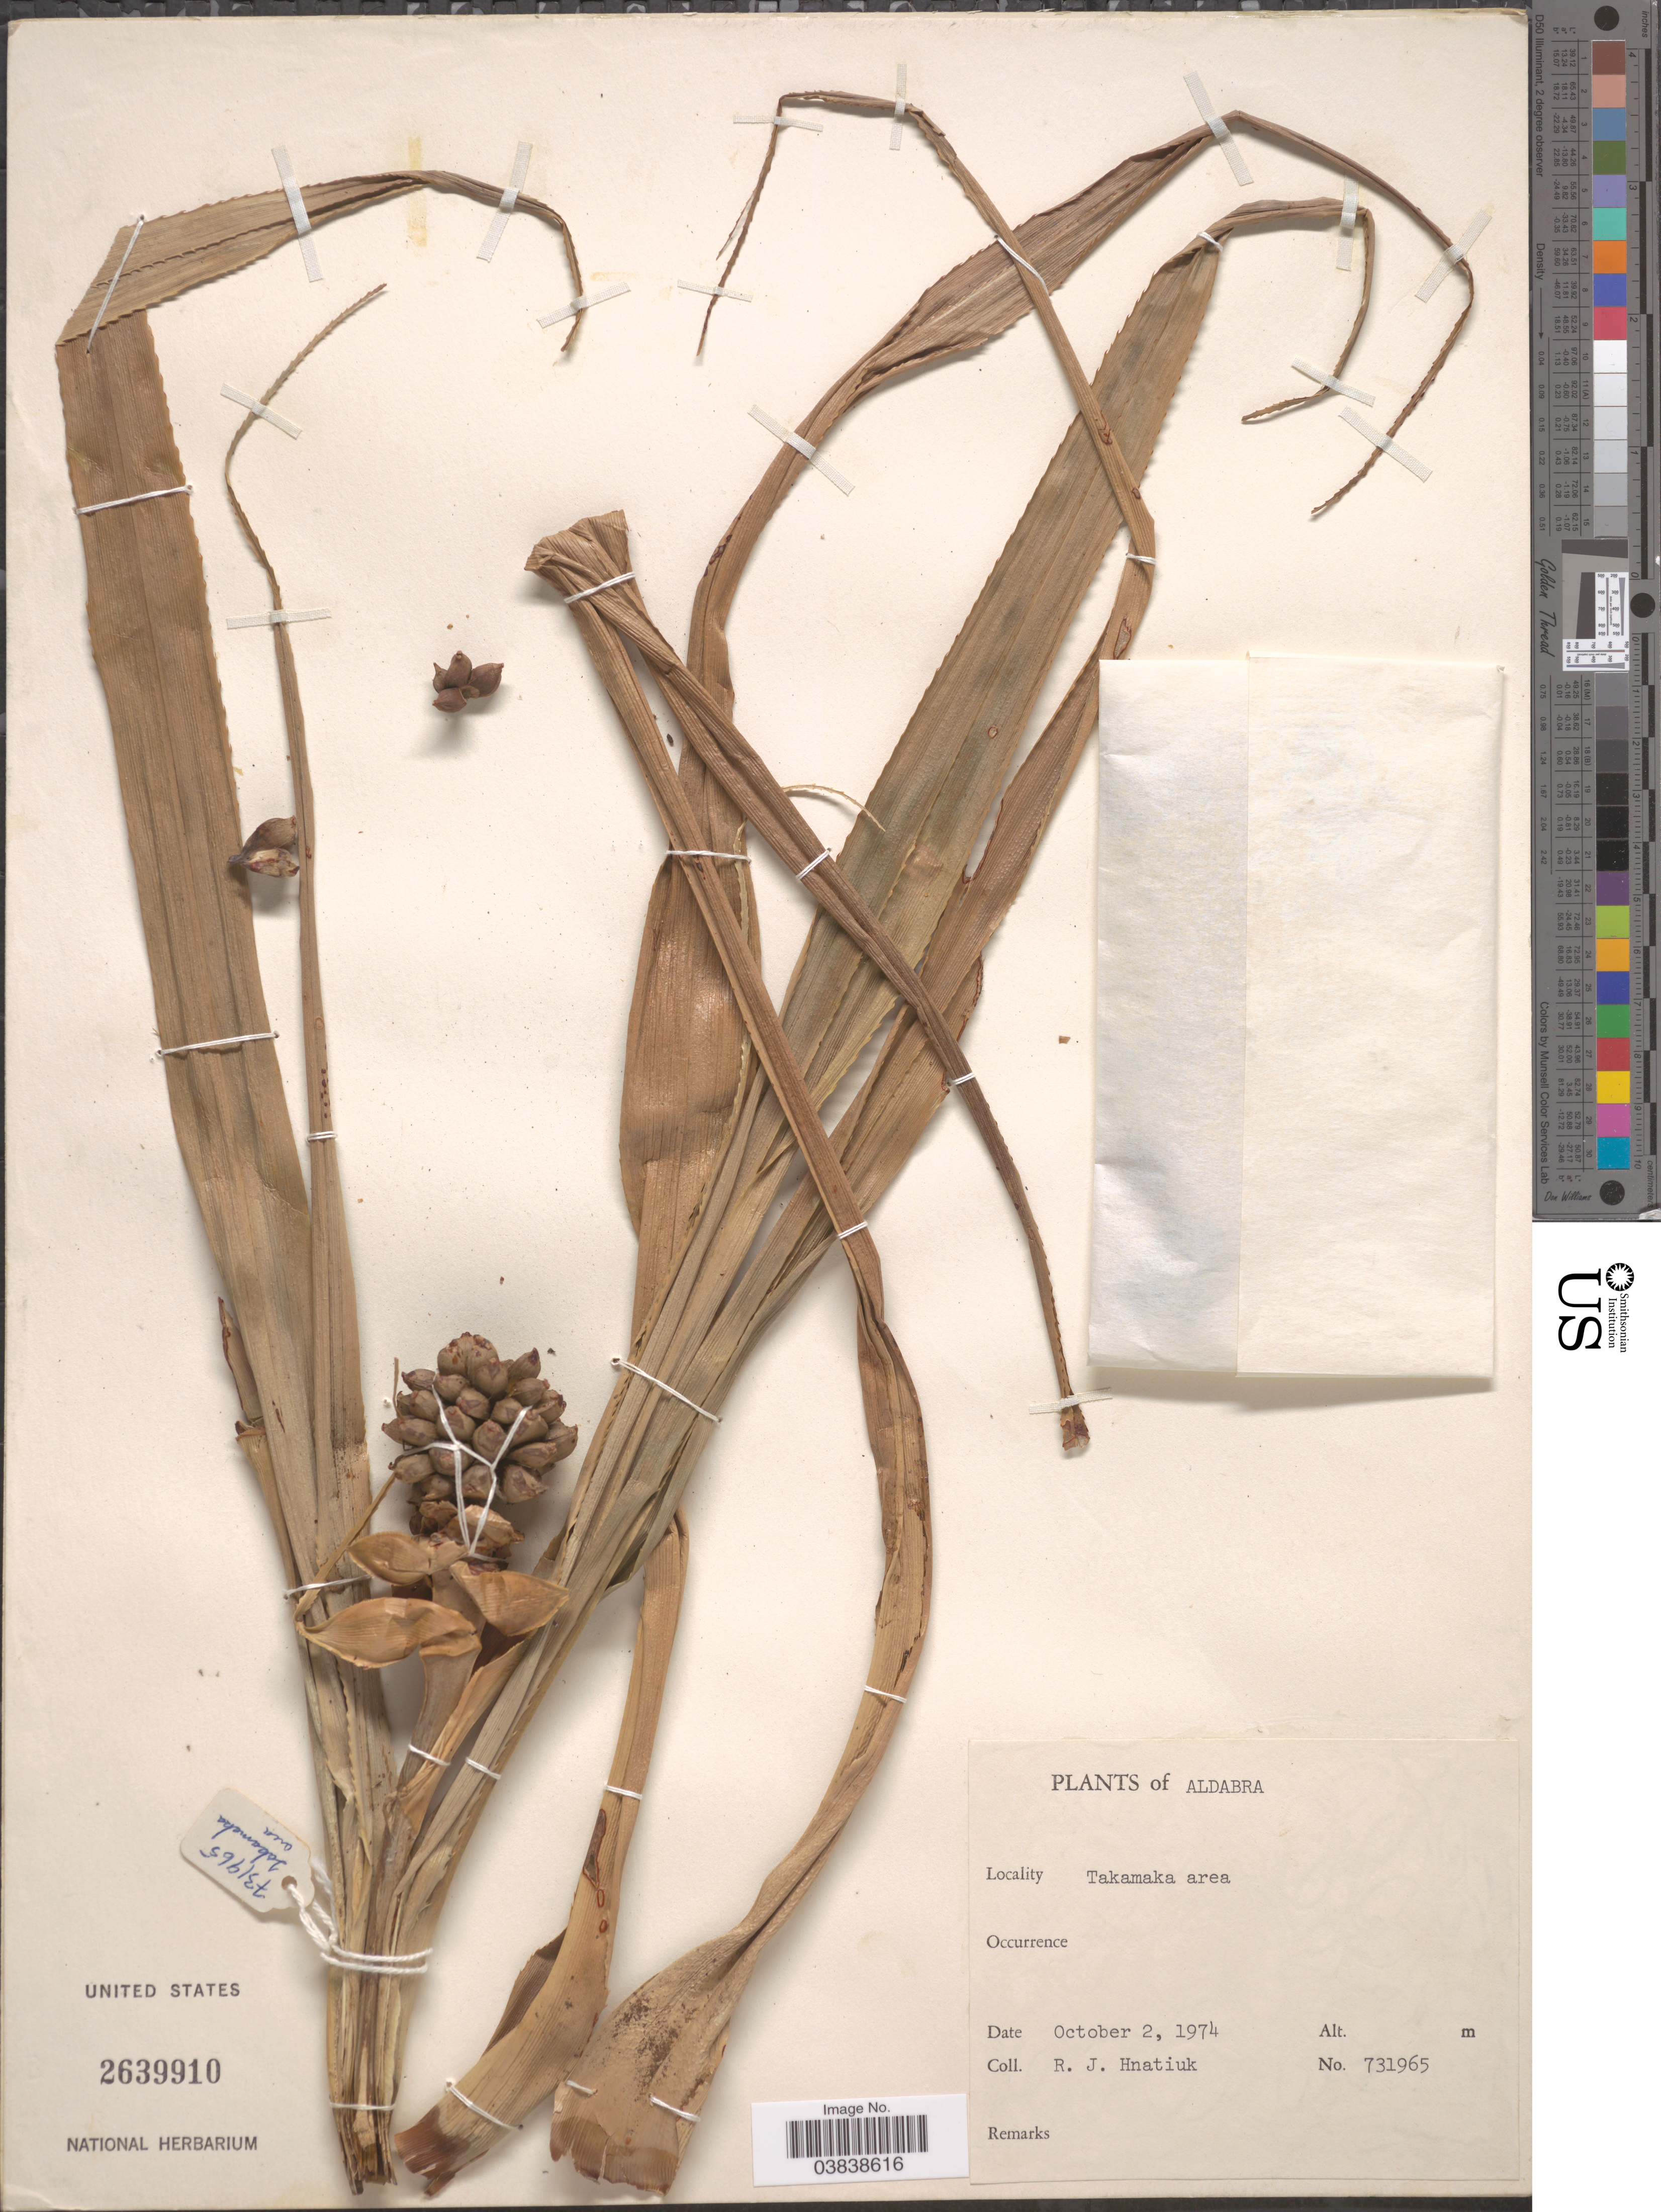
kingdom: Plantae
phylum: Tracheophyta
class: Liliopsida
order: Pandanales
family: Pandanaceae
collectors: R. Hnatiuk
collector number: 731965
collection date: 1974-10-02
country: Seychelles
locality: Aldabra. Takamaka area.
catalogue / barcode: US 2639910